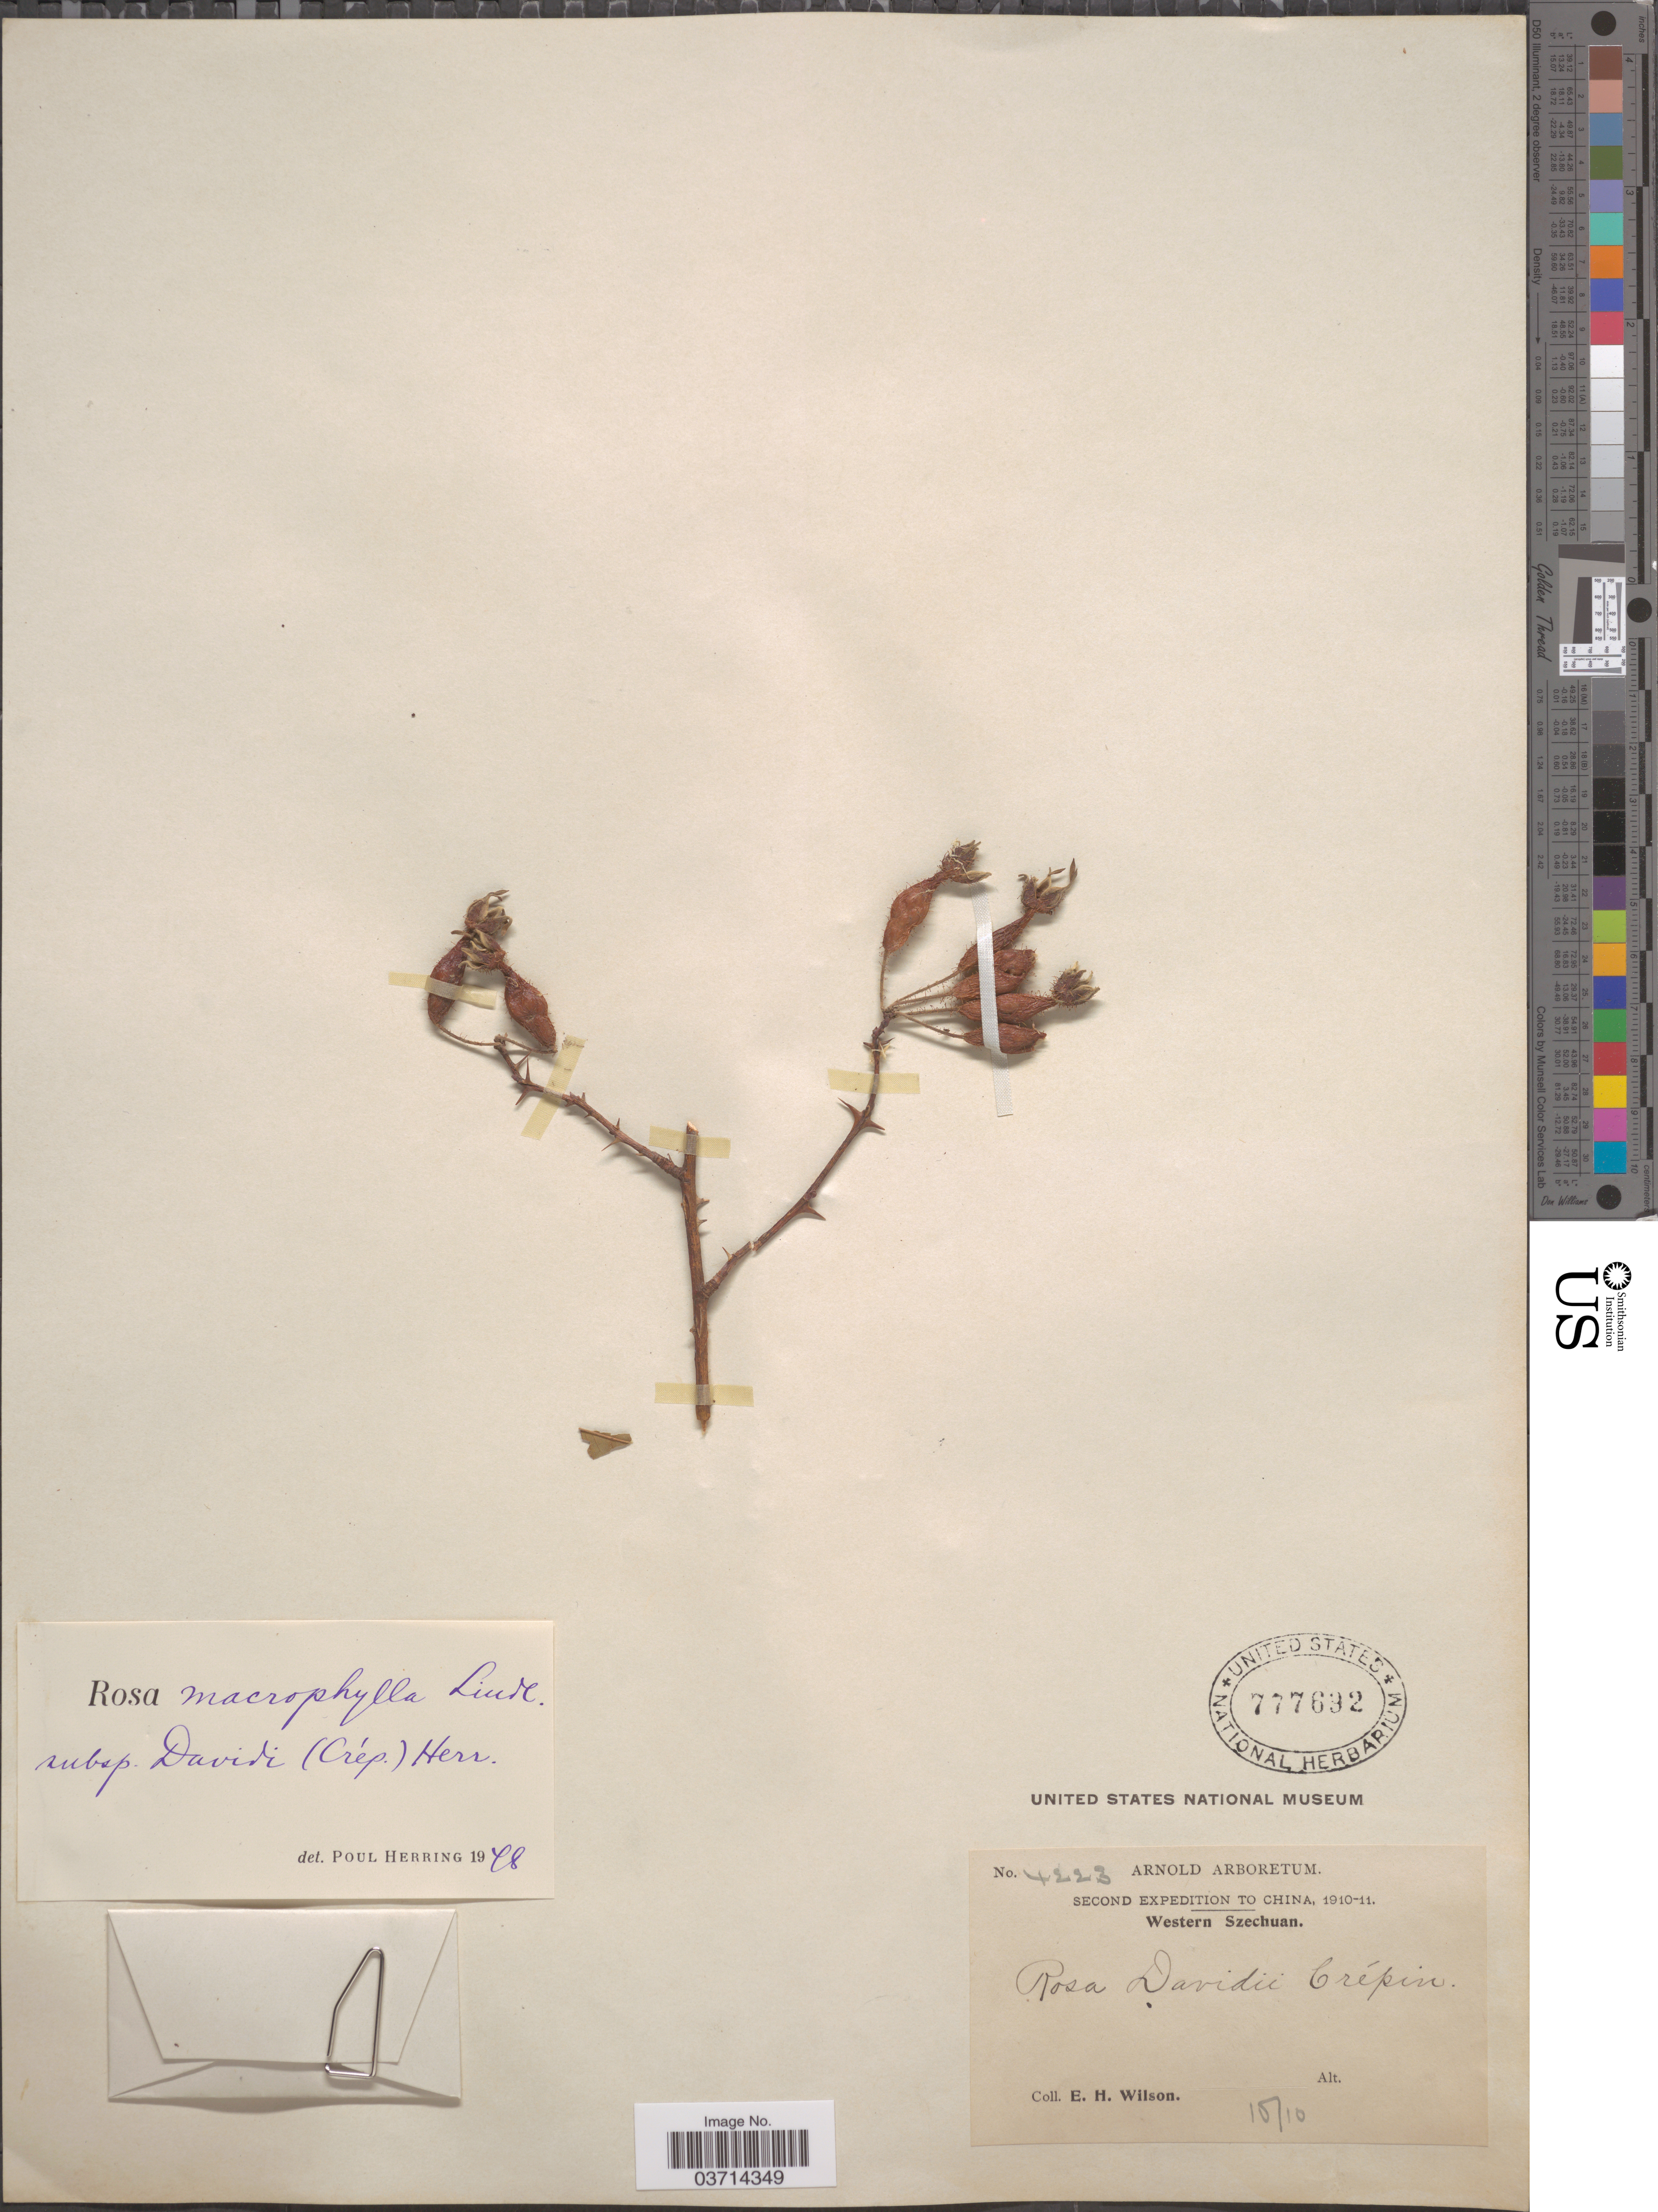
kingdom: Plantae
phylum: Tracheophyta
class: Magnoliopsida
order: Rosales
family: Rosaceae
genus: Rosa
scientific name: Rosa davidi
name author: Crép.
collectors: E. Wilson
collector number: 4223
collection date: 1910-10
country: China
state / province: Sichuan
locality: Western Szechuan.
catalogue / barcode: US 777692